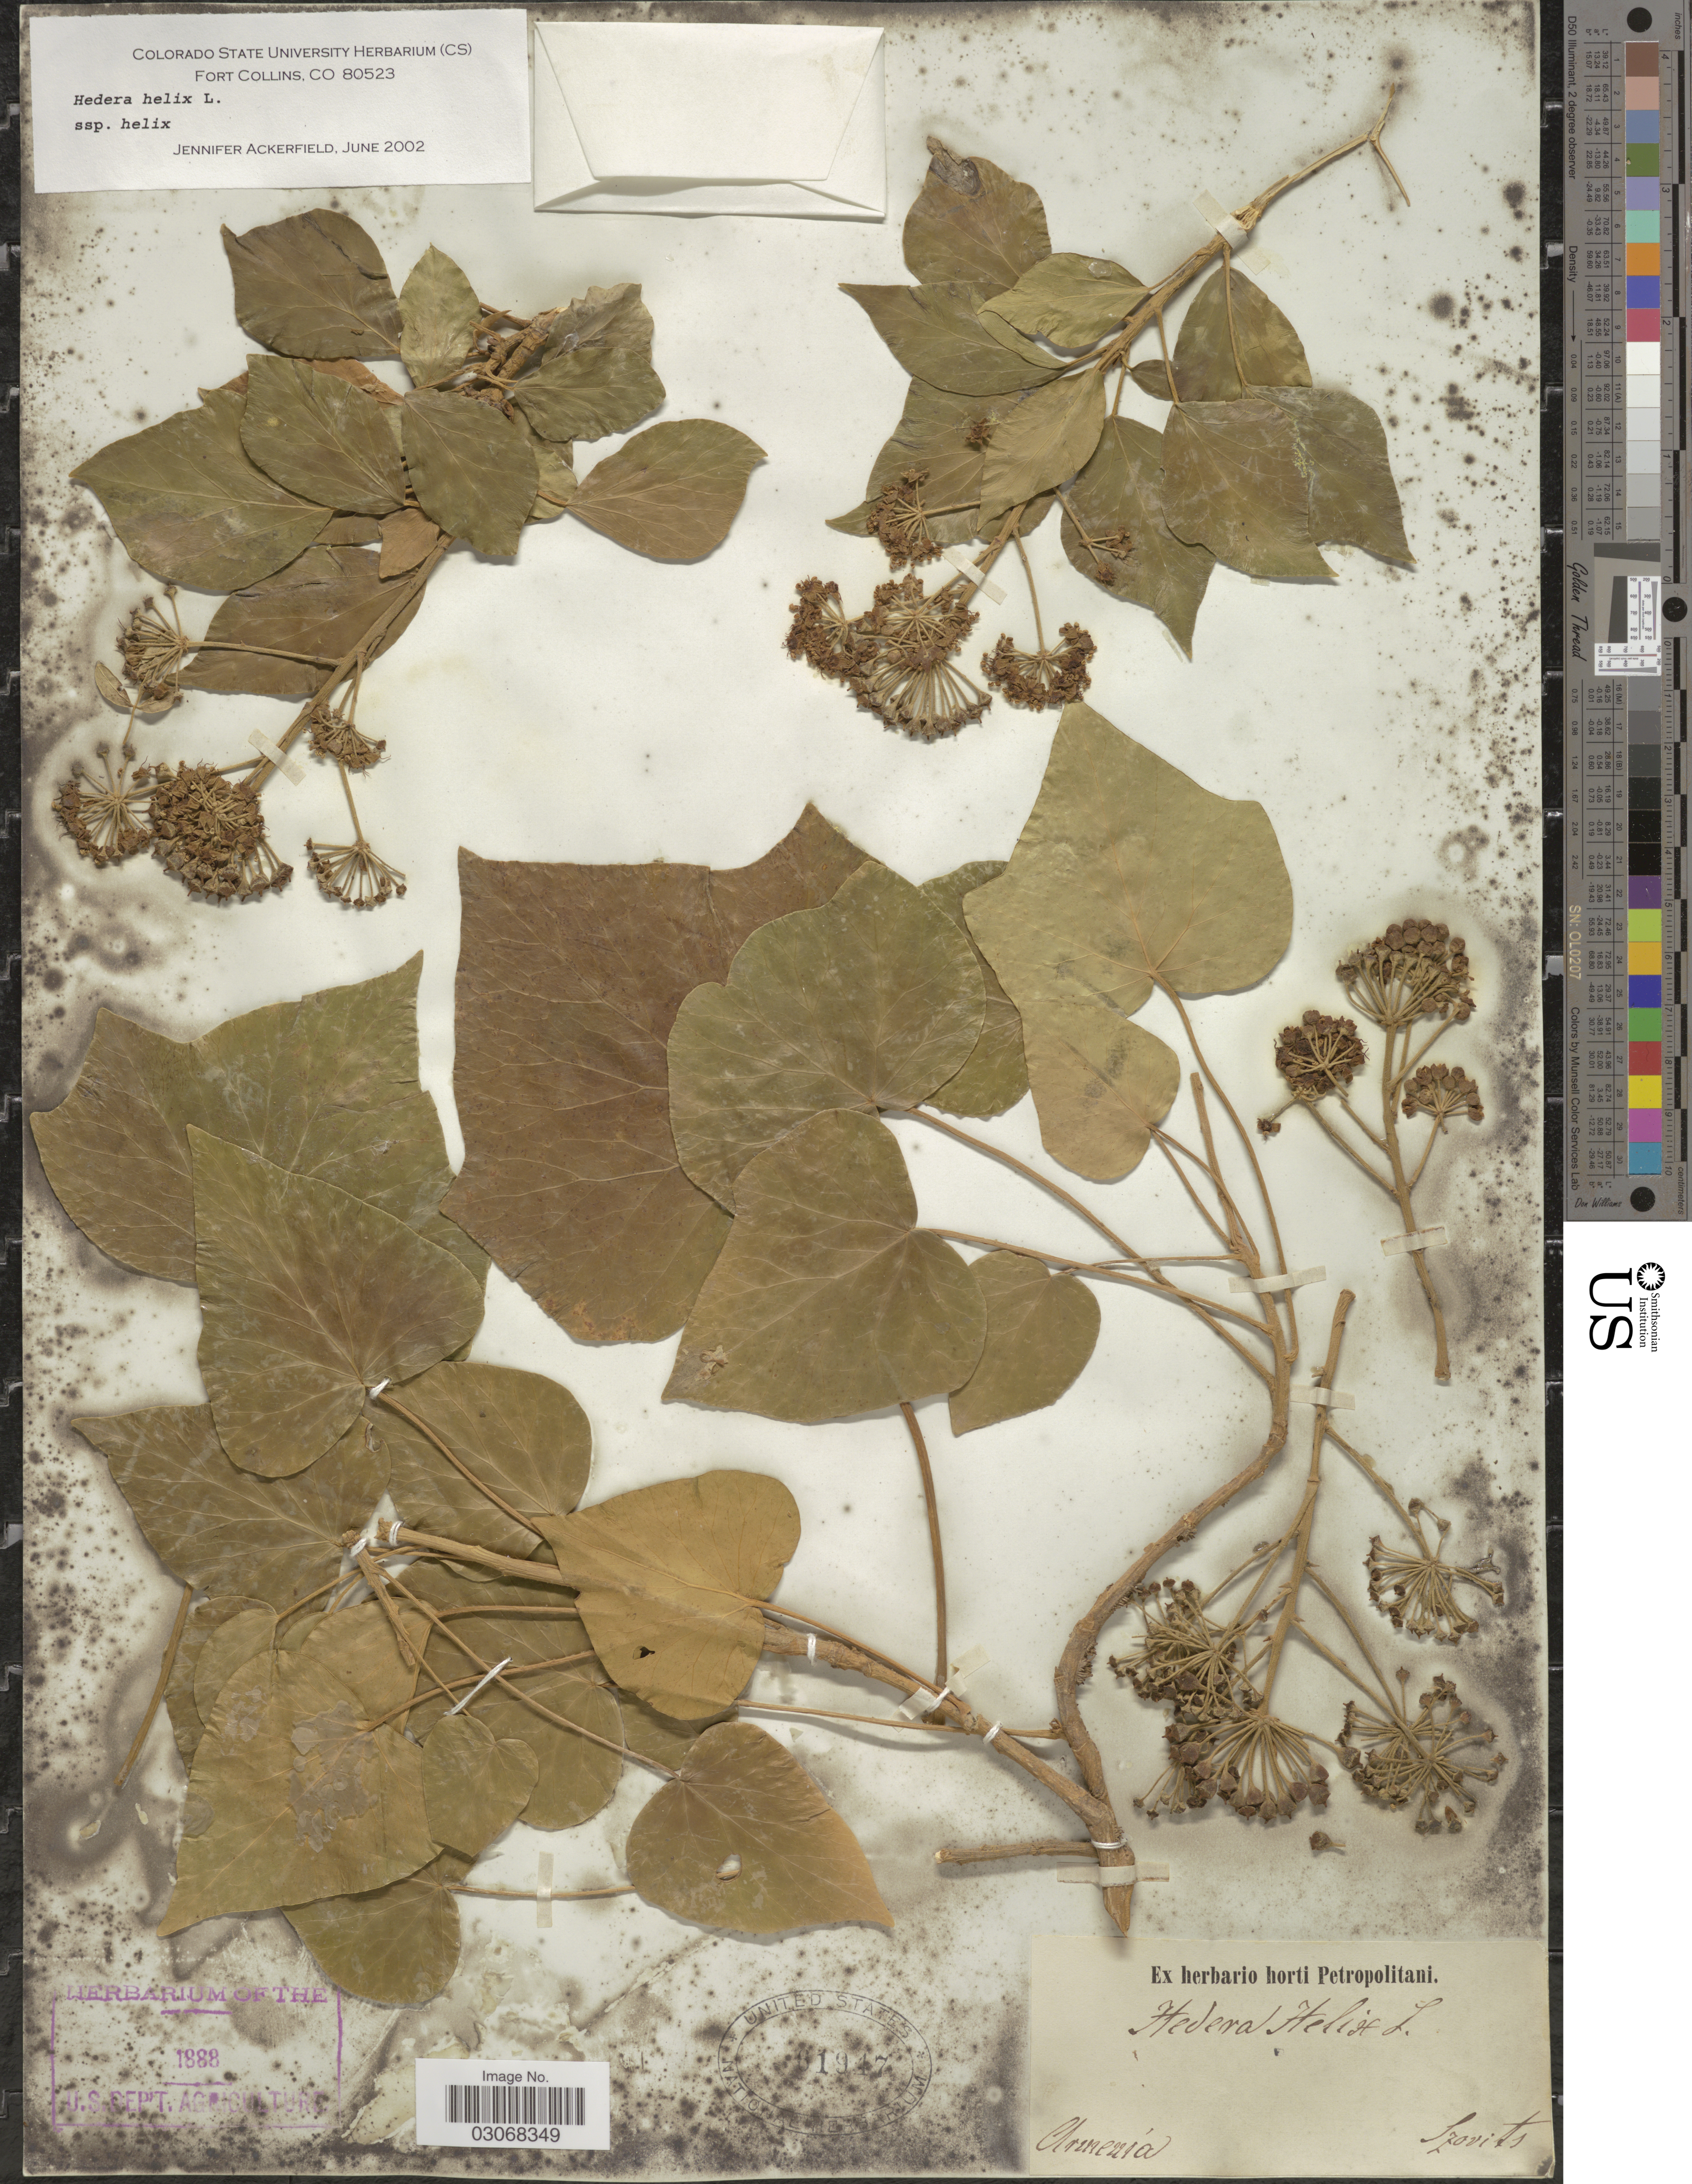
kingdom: Plantae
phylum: Tracheophyta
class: Magnoliopsida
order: Apiales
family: Araliaceae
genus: Hedera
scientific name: Hedera helix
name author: L.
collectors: Szovits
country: Armenia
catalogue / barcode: US 61947